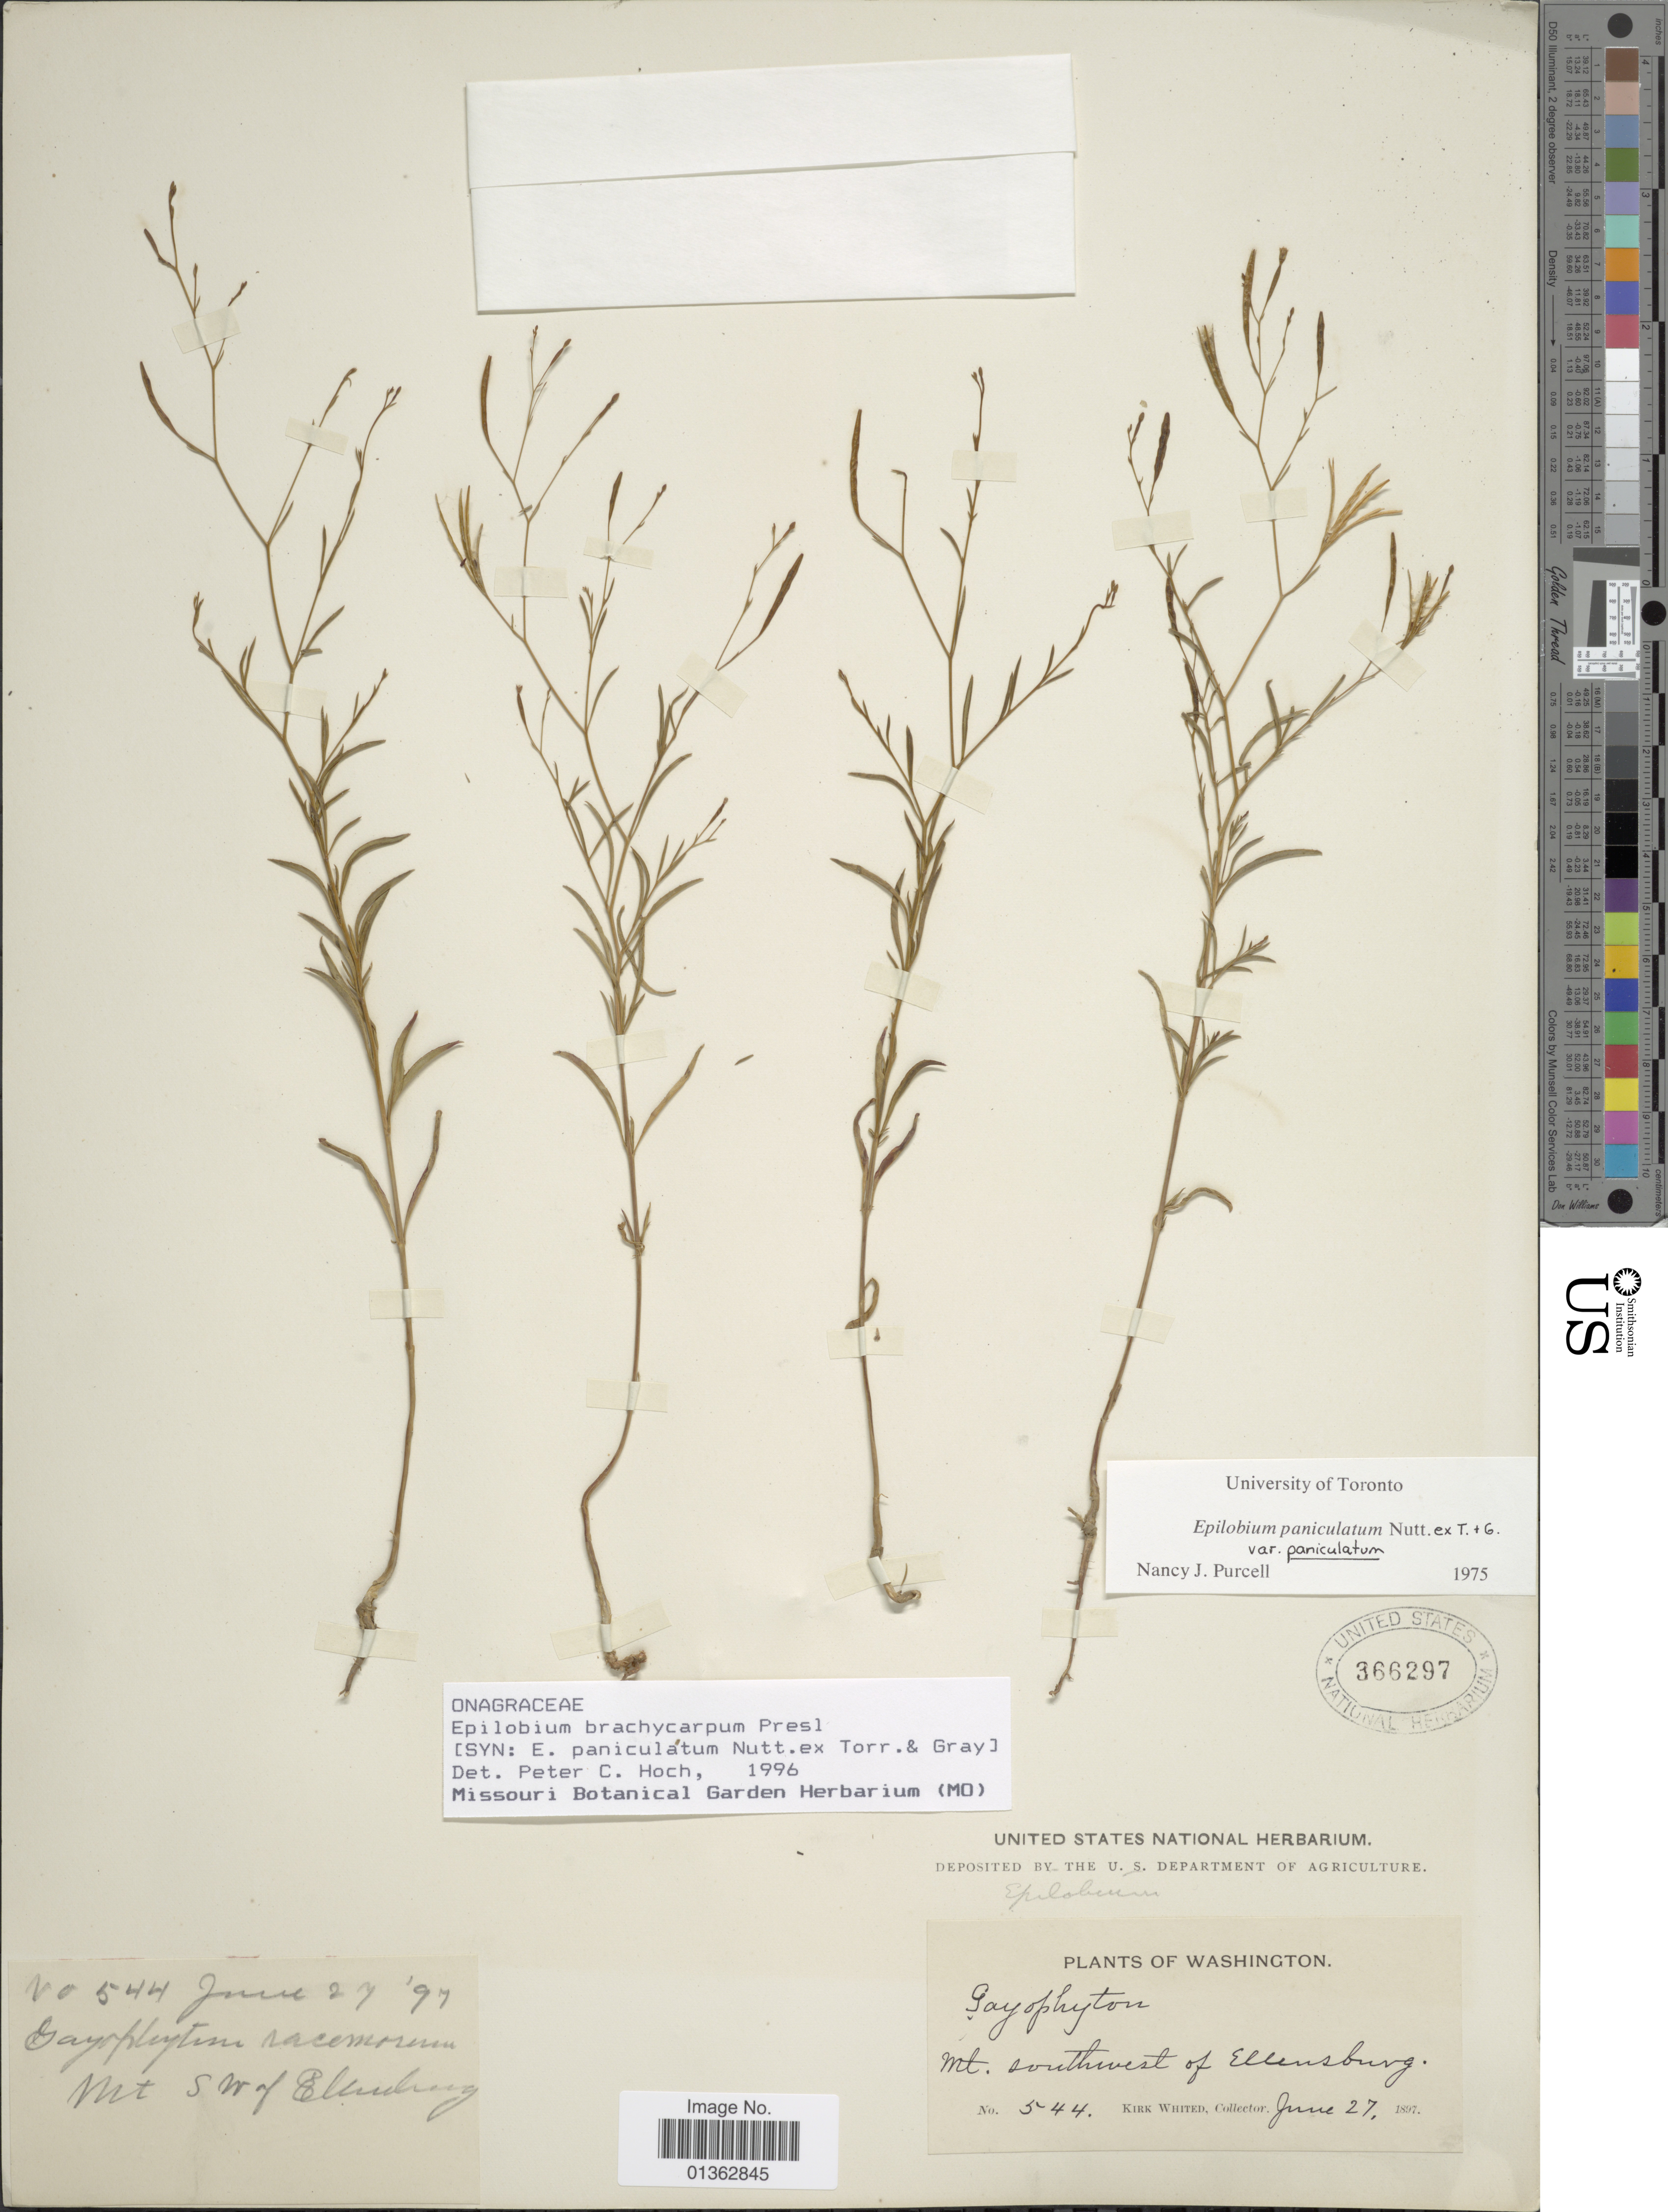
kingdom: Plantae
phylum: Tracheophyta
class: Magnoliopsida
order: Myrtales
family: Onagraceae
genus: Epilobium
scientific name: Epilobium brachycarpum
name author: C. Presl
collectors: K. Whited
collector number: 544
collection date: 1897-06-27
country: United States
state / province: Washington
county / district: Kittitas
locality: Mt. southwest of Ellensburg.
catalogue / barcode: US 366297